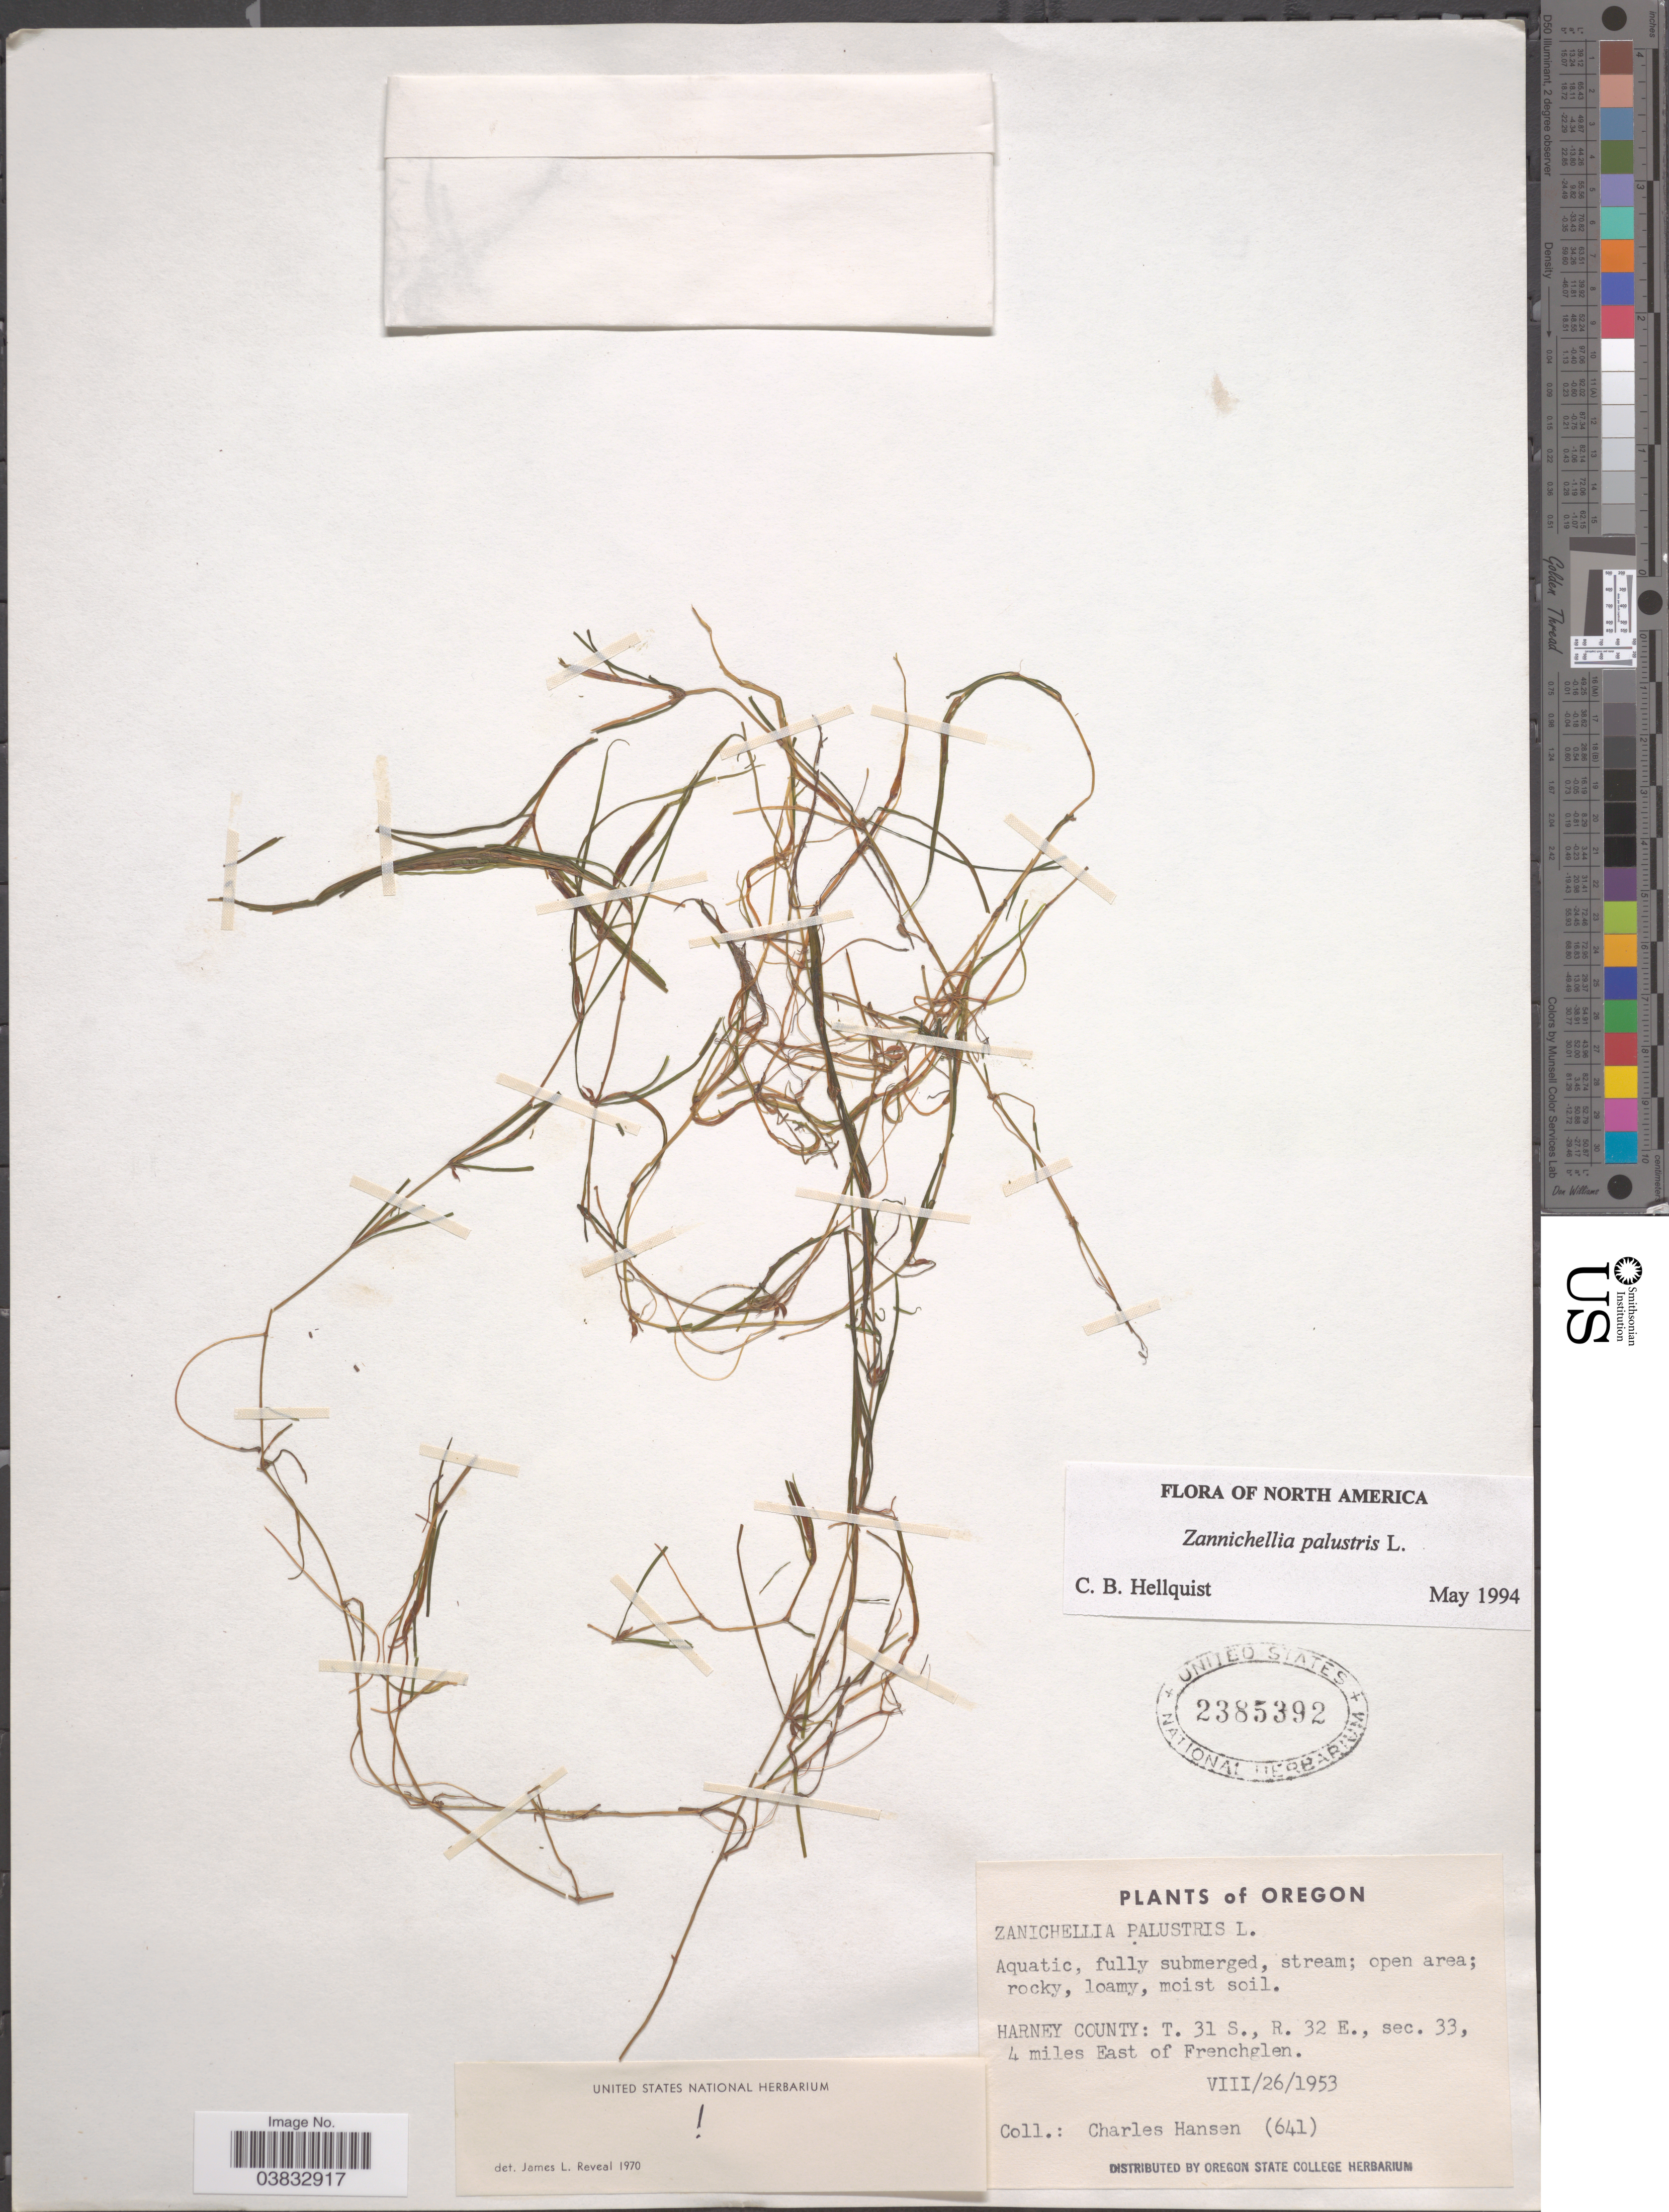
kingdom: Plantae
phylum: Tracheophyta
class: Liliopsida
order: Alismatales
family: Potamogetonaceae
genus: Zannichellia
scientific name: Zannichellia palustris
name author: L.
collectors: C. Hansen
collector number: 641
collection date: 1953-08-26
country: United States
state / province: Oregon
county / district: Harney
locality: Harney County: T. 31 S., R. 32 E., sec. 33, 4 miles East of Frenchglen.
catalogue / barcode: US 2385392